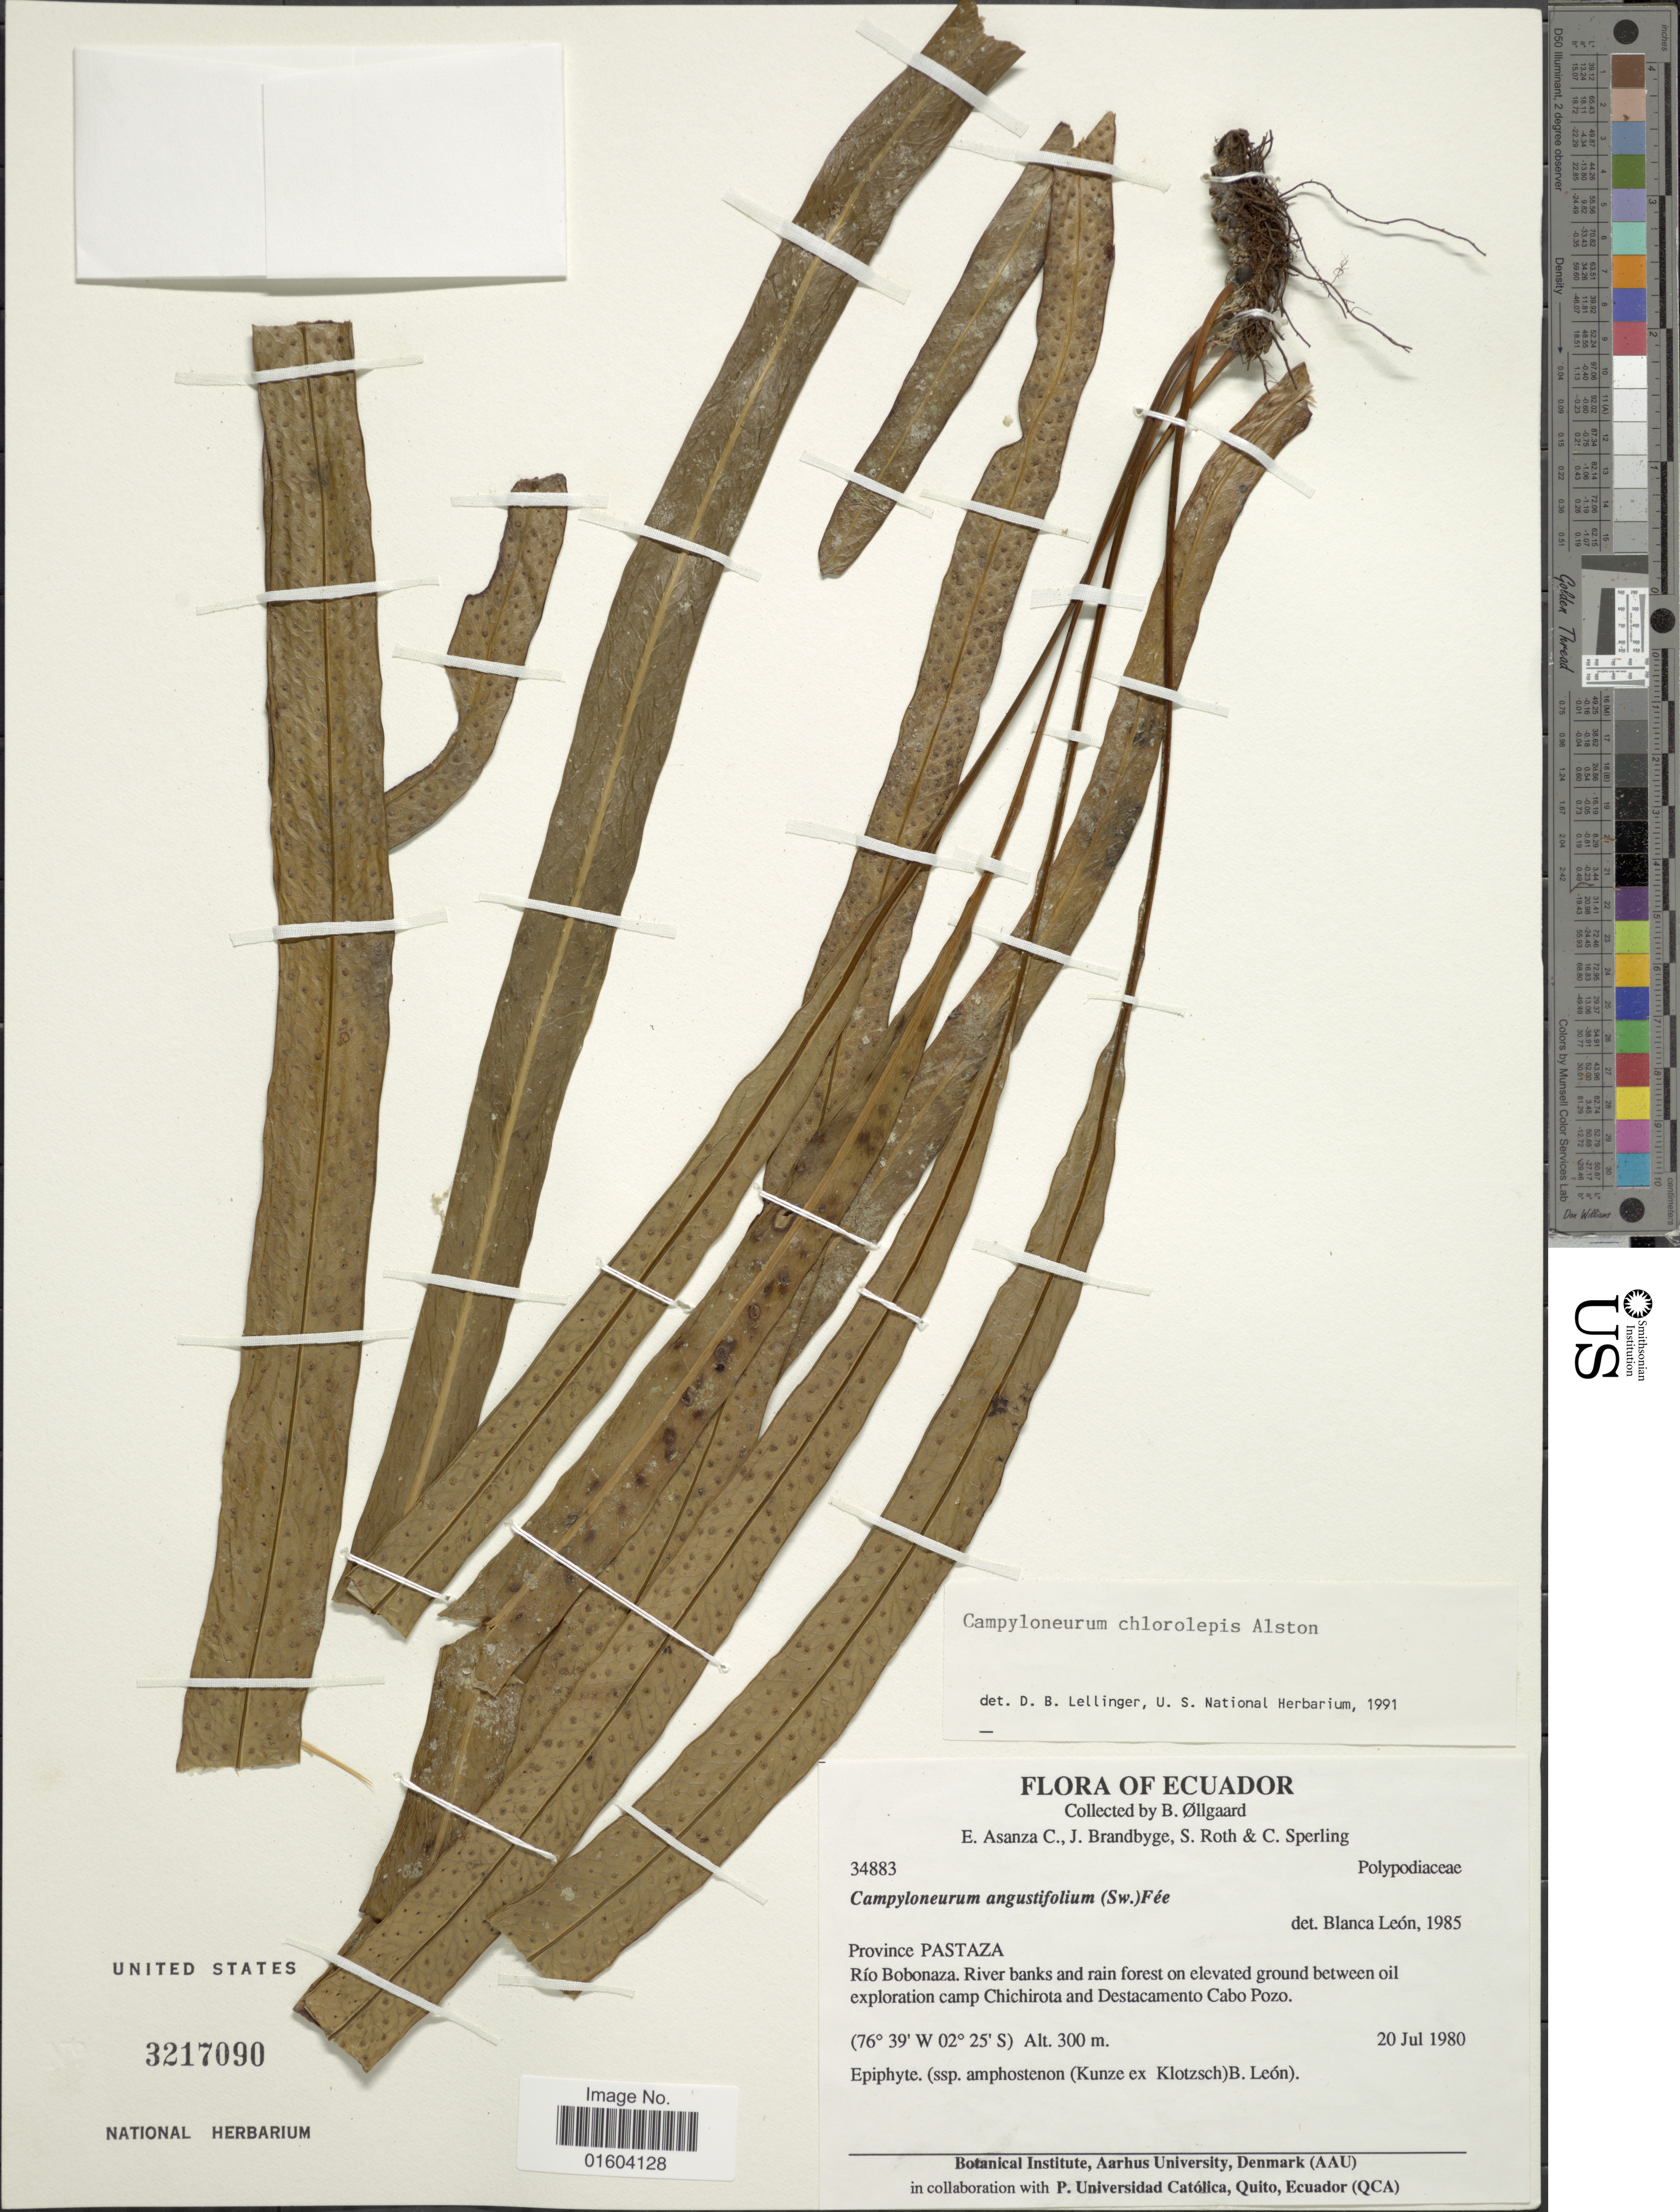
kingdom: Plantae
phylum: Tracheophyta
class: Polypodiopsida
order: Polypodiales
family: Polypodiaceae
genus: Campyloneurum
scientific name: Campyloneurum chlorolepis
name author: Alston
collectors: B. Øllgaard, E. Asanza C., J. Brandbyge, S. Roth & C. Sperling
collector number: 34883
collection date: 1980-07-20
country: Ecuador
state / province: Pastaza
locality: Ecuador. Province Pastaza, Rio Bobonaza. ground between exploration camp Chicirota and Destacamento Cabo Pozo.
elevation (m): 300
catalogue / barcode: US 3217090